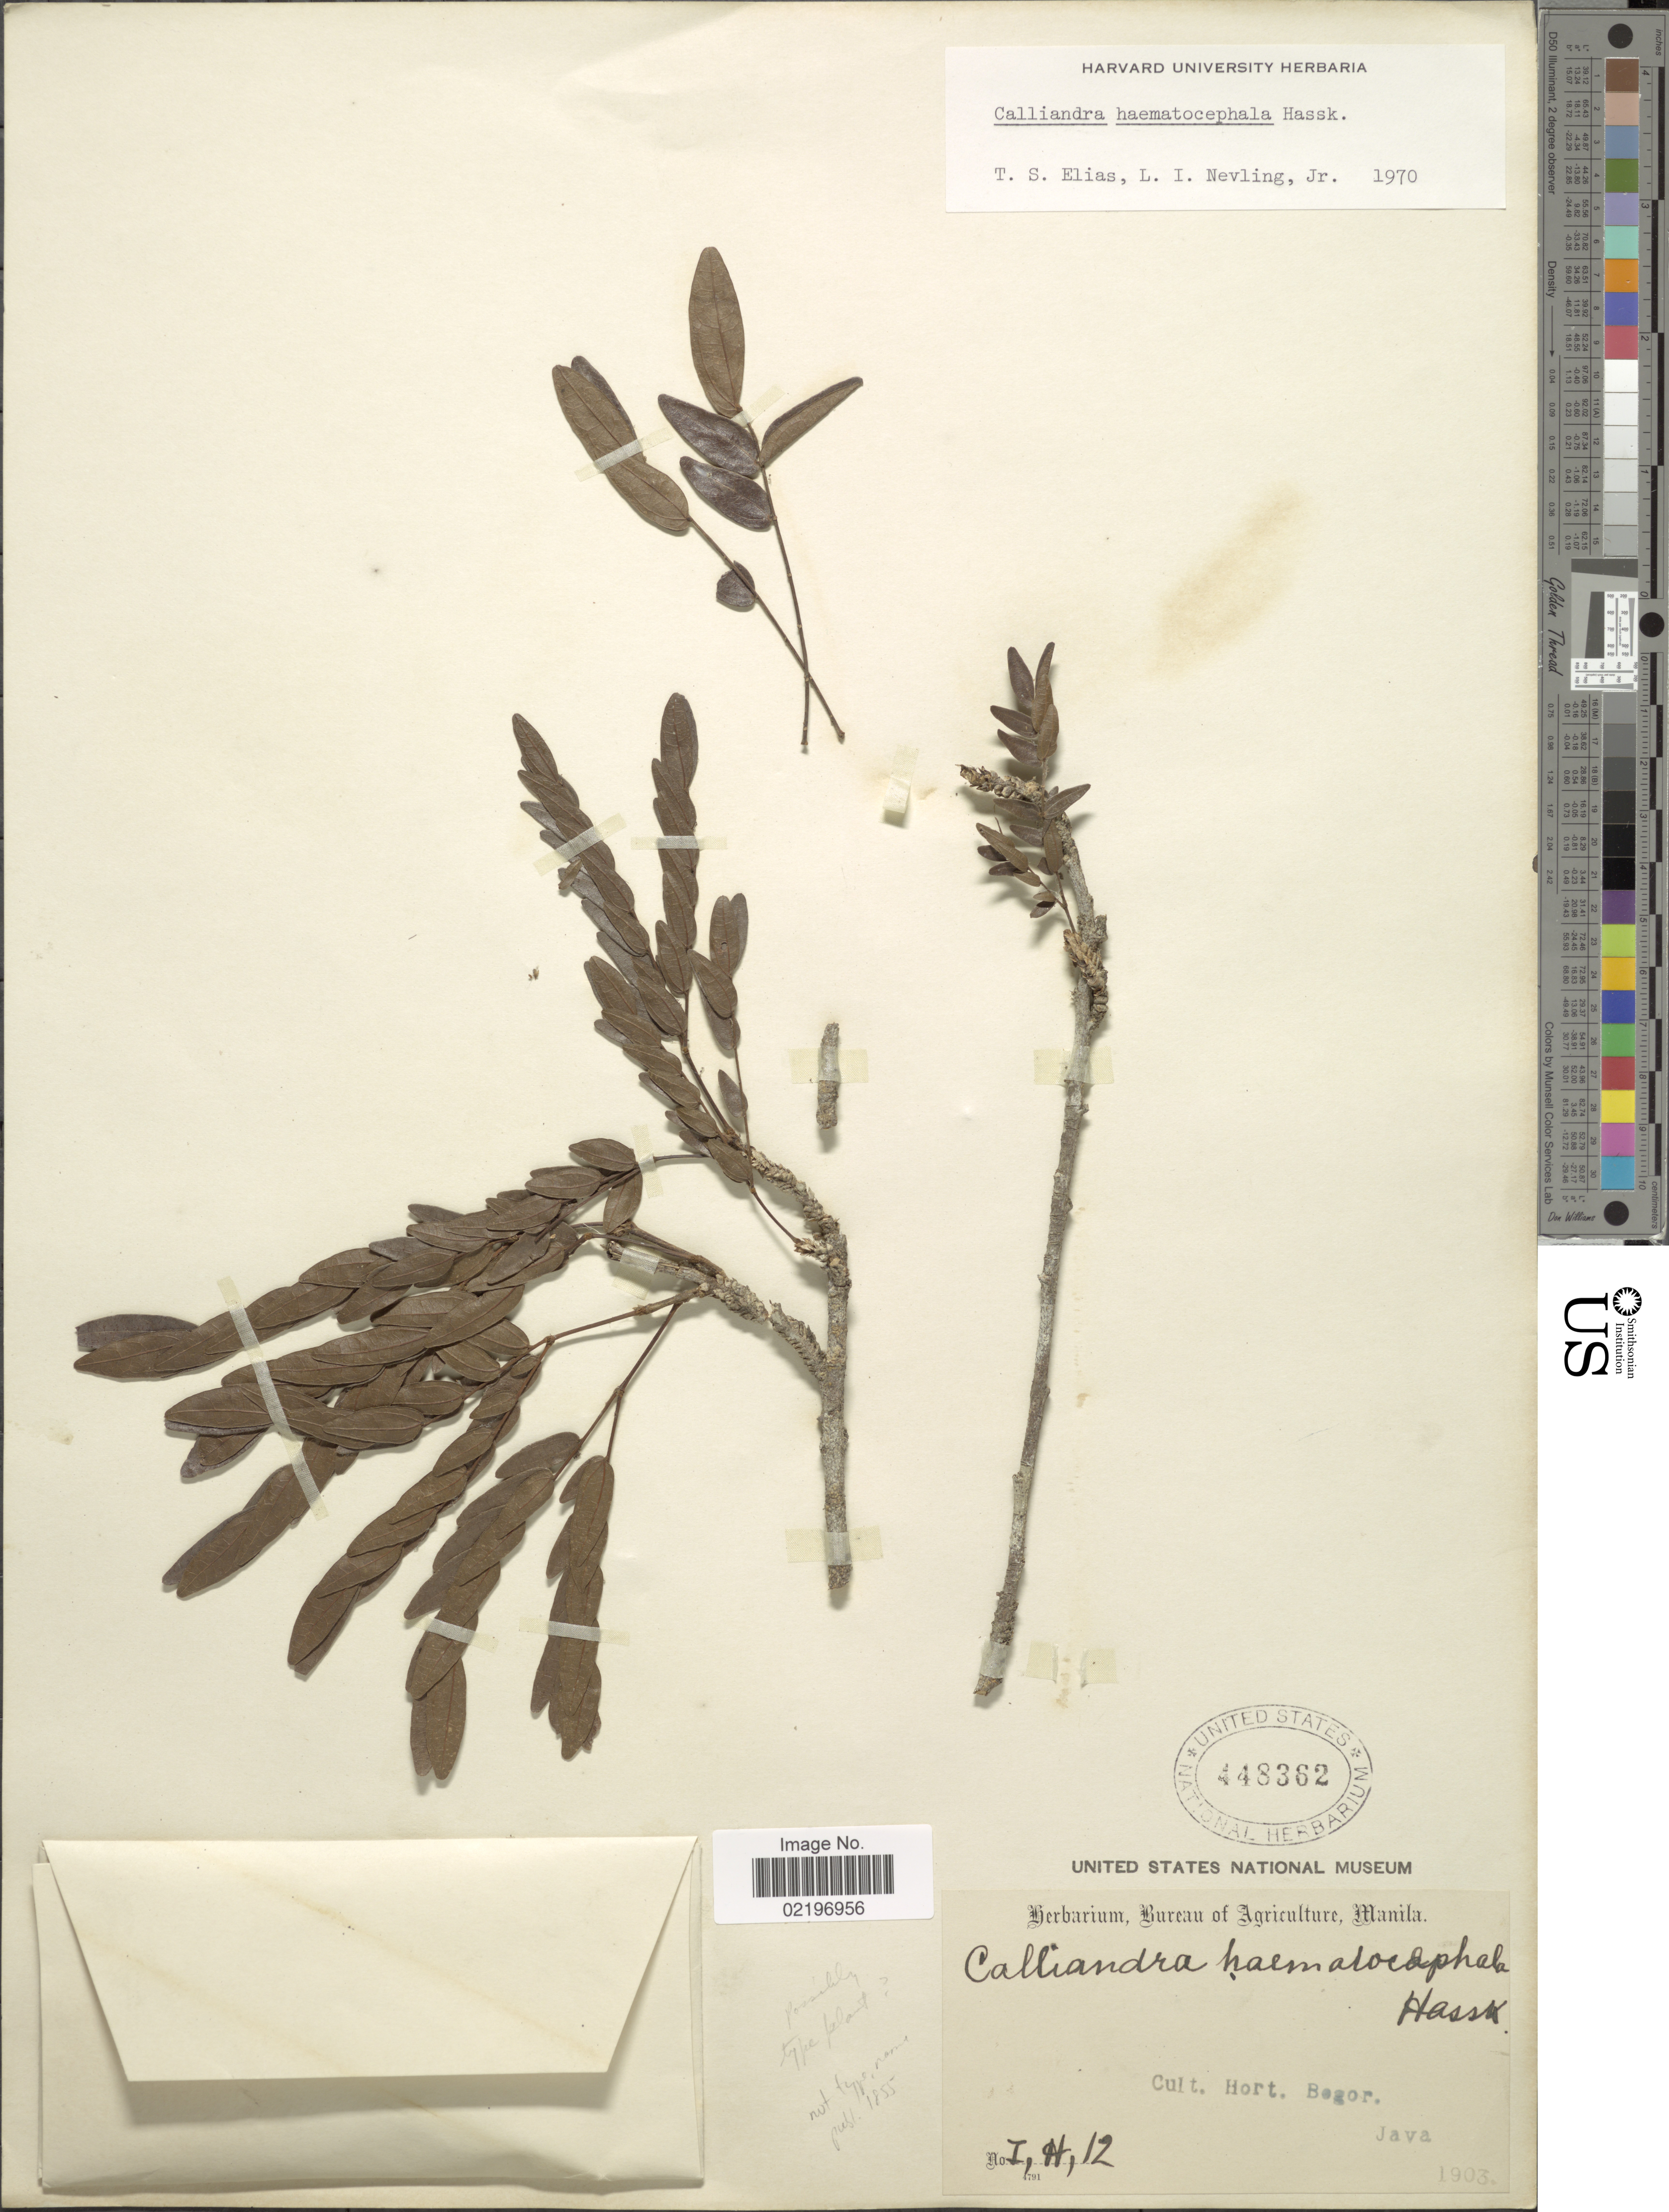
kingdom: Plantae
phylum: Tracheophyta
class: Magnoliopsida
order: Fabales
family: Fabaceae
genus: Calliandra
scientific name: Calliandra haematocephala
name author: Hassk.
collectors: ex Herb. Bur. Agric. Manila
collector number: I ,H,12*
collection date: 1903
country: Indonesia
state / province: Java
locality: Cult. Hort, Bogor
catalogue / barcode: US 448362